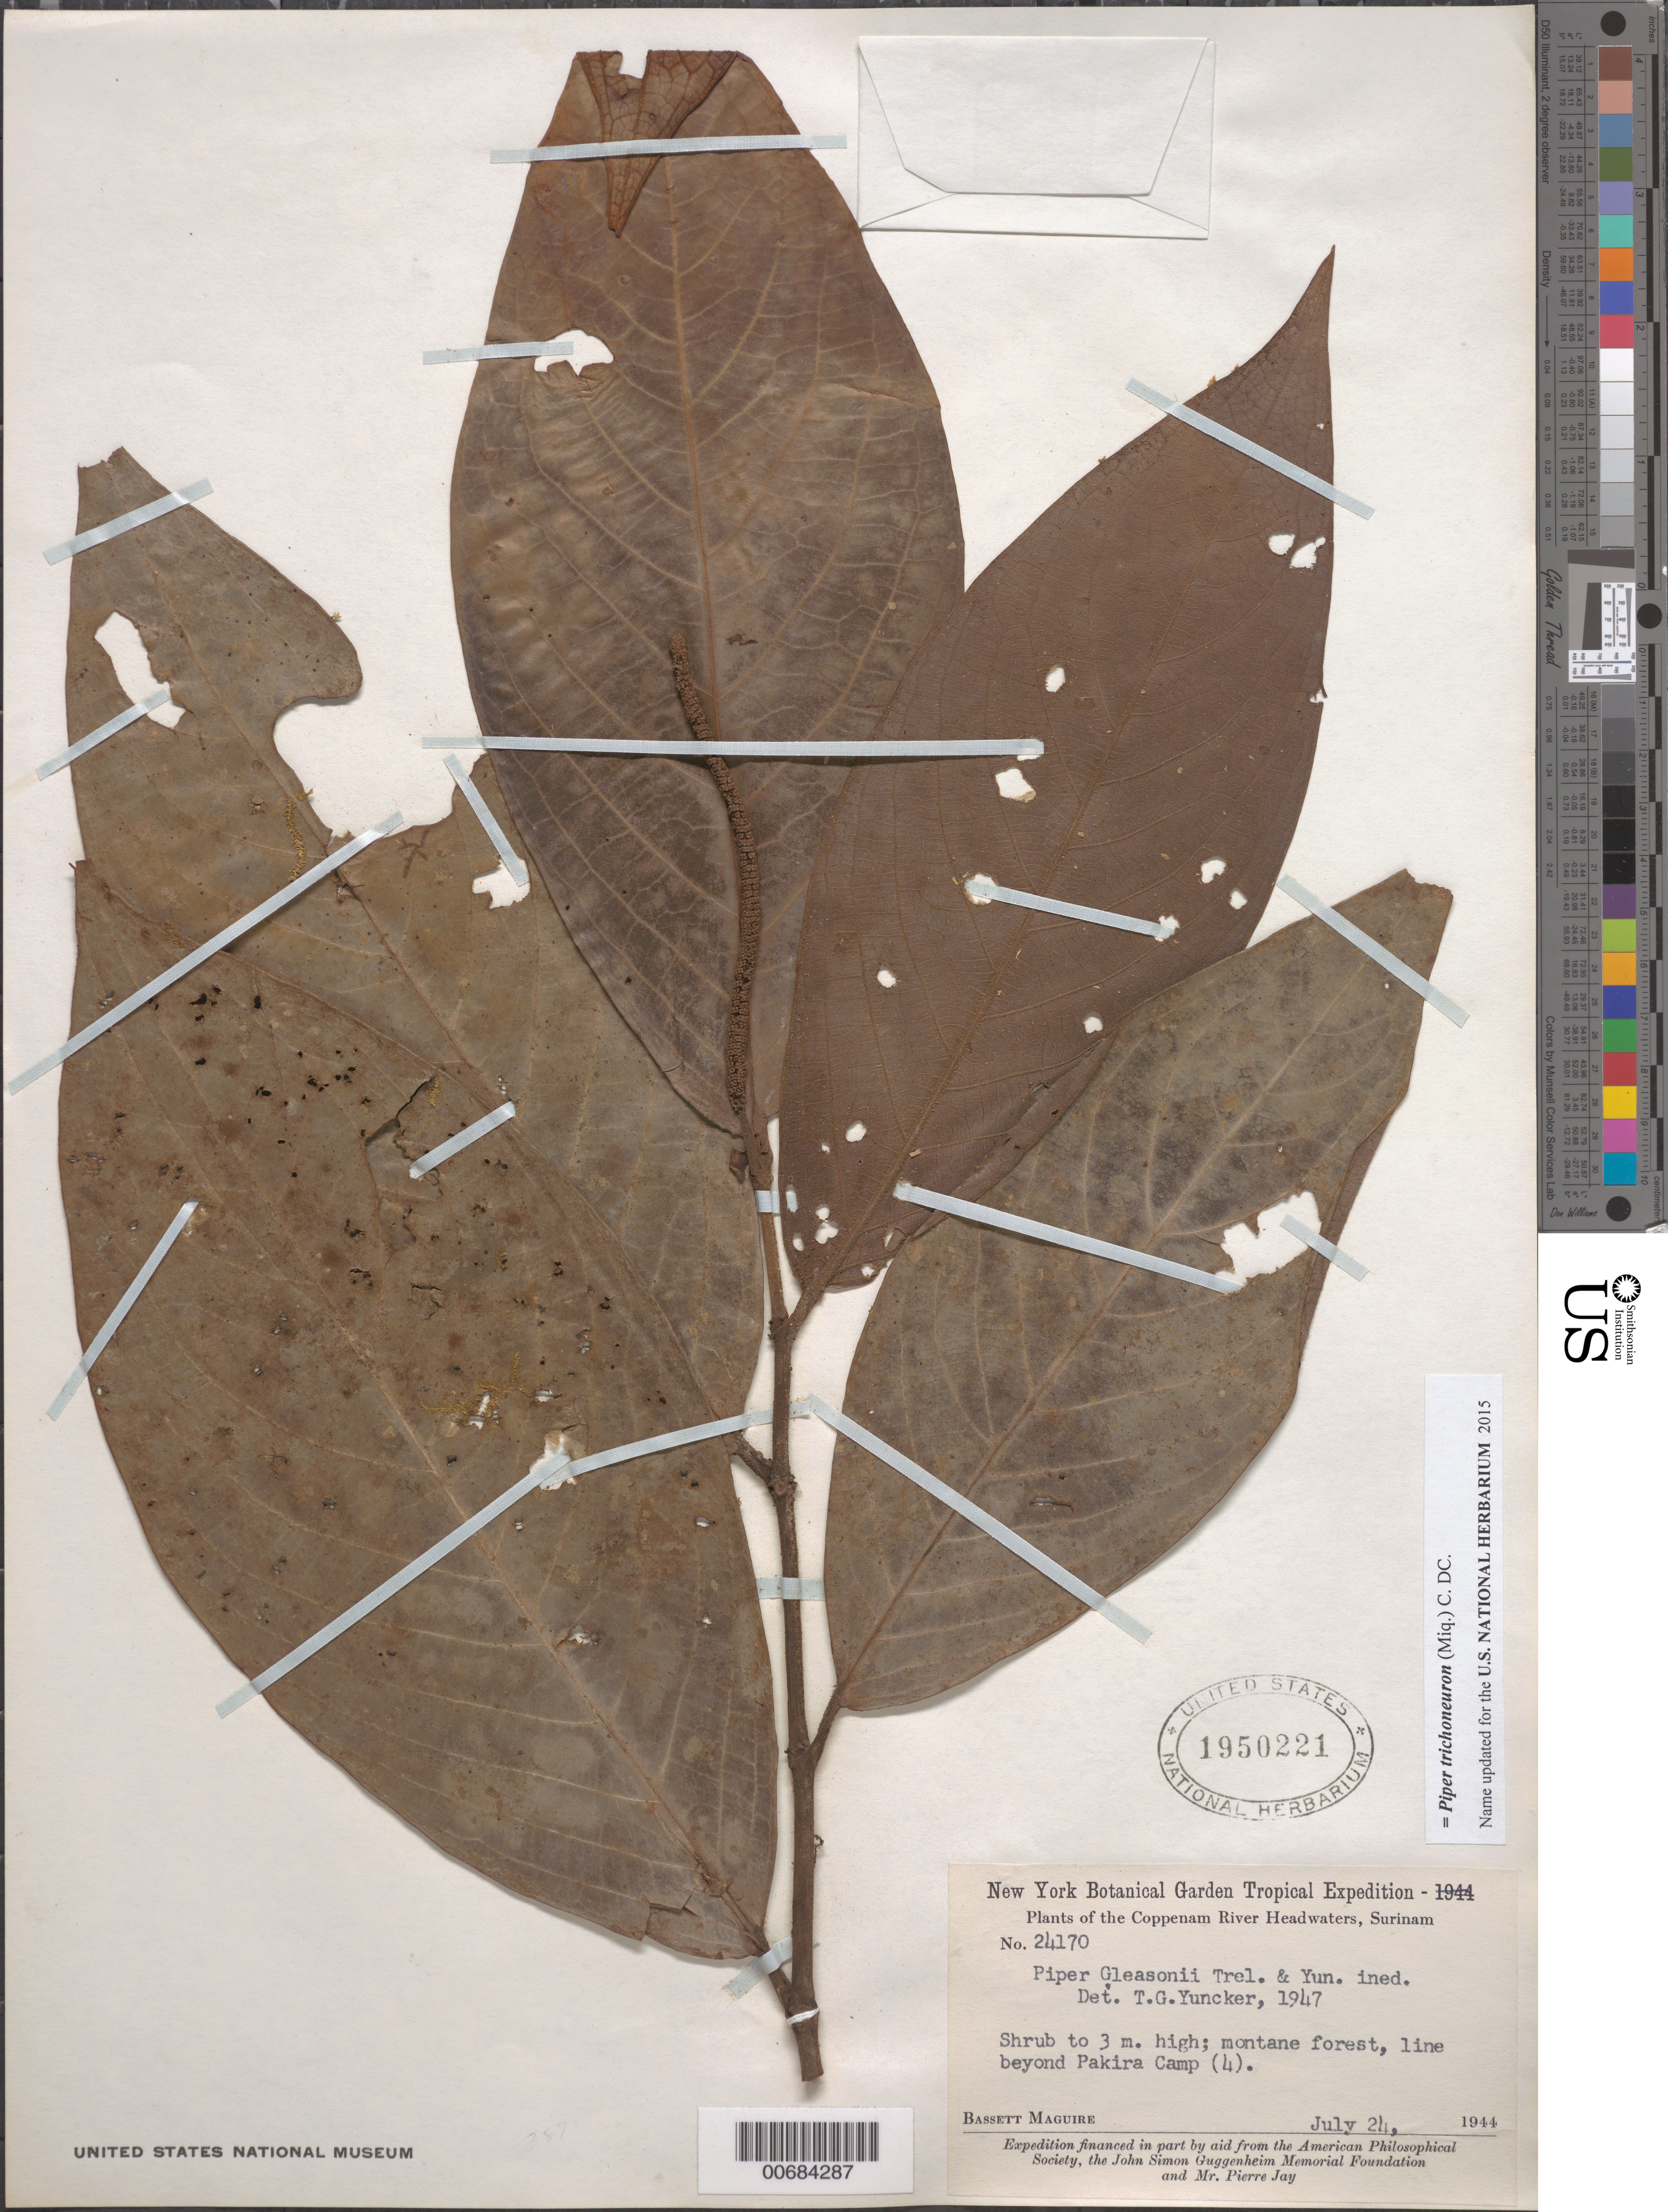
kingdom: Plantae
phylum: Tracheophyta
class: Magnoliopsida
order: Piperales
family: Piperaceae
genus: Piper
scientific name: Piper gleasonii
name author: Yunck.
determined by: Yuncker, T. G.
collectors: B. Maguire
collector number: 24170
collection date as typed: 24-Jul-44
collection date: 1944-07-24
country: Suriname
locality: Coppename River Headwaters, Pakira camp (4), line beyond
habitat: Montane forest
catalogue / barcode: US 1950221